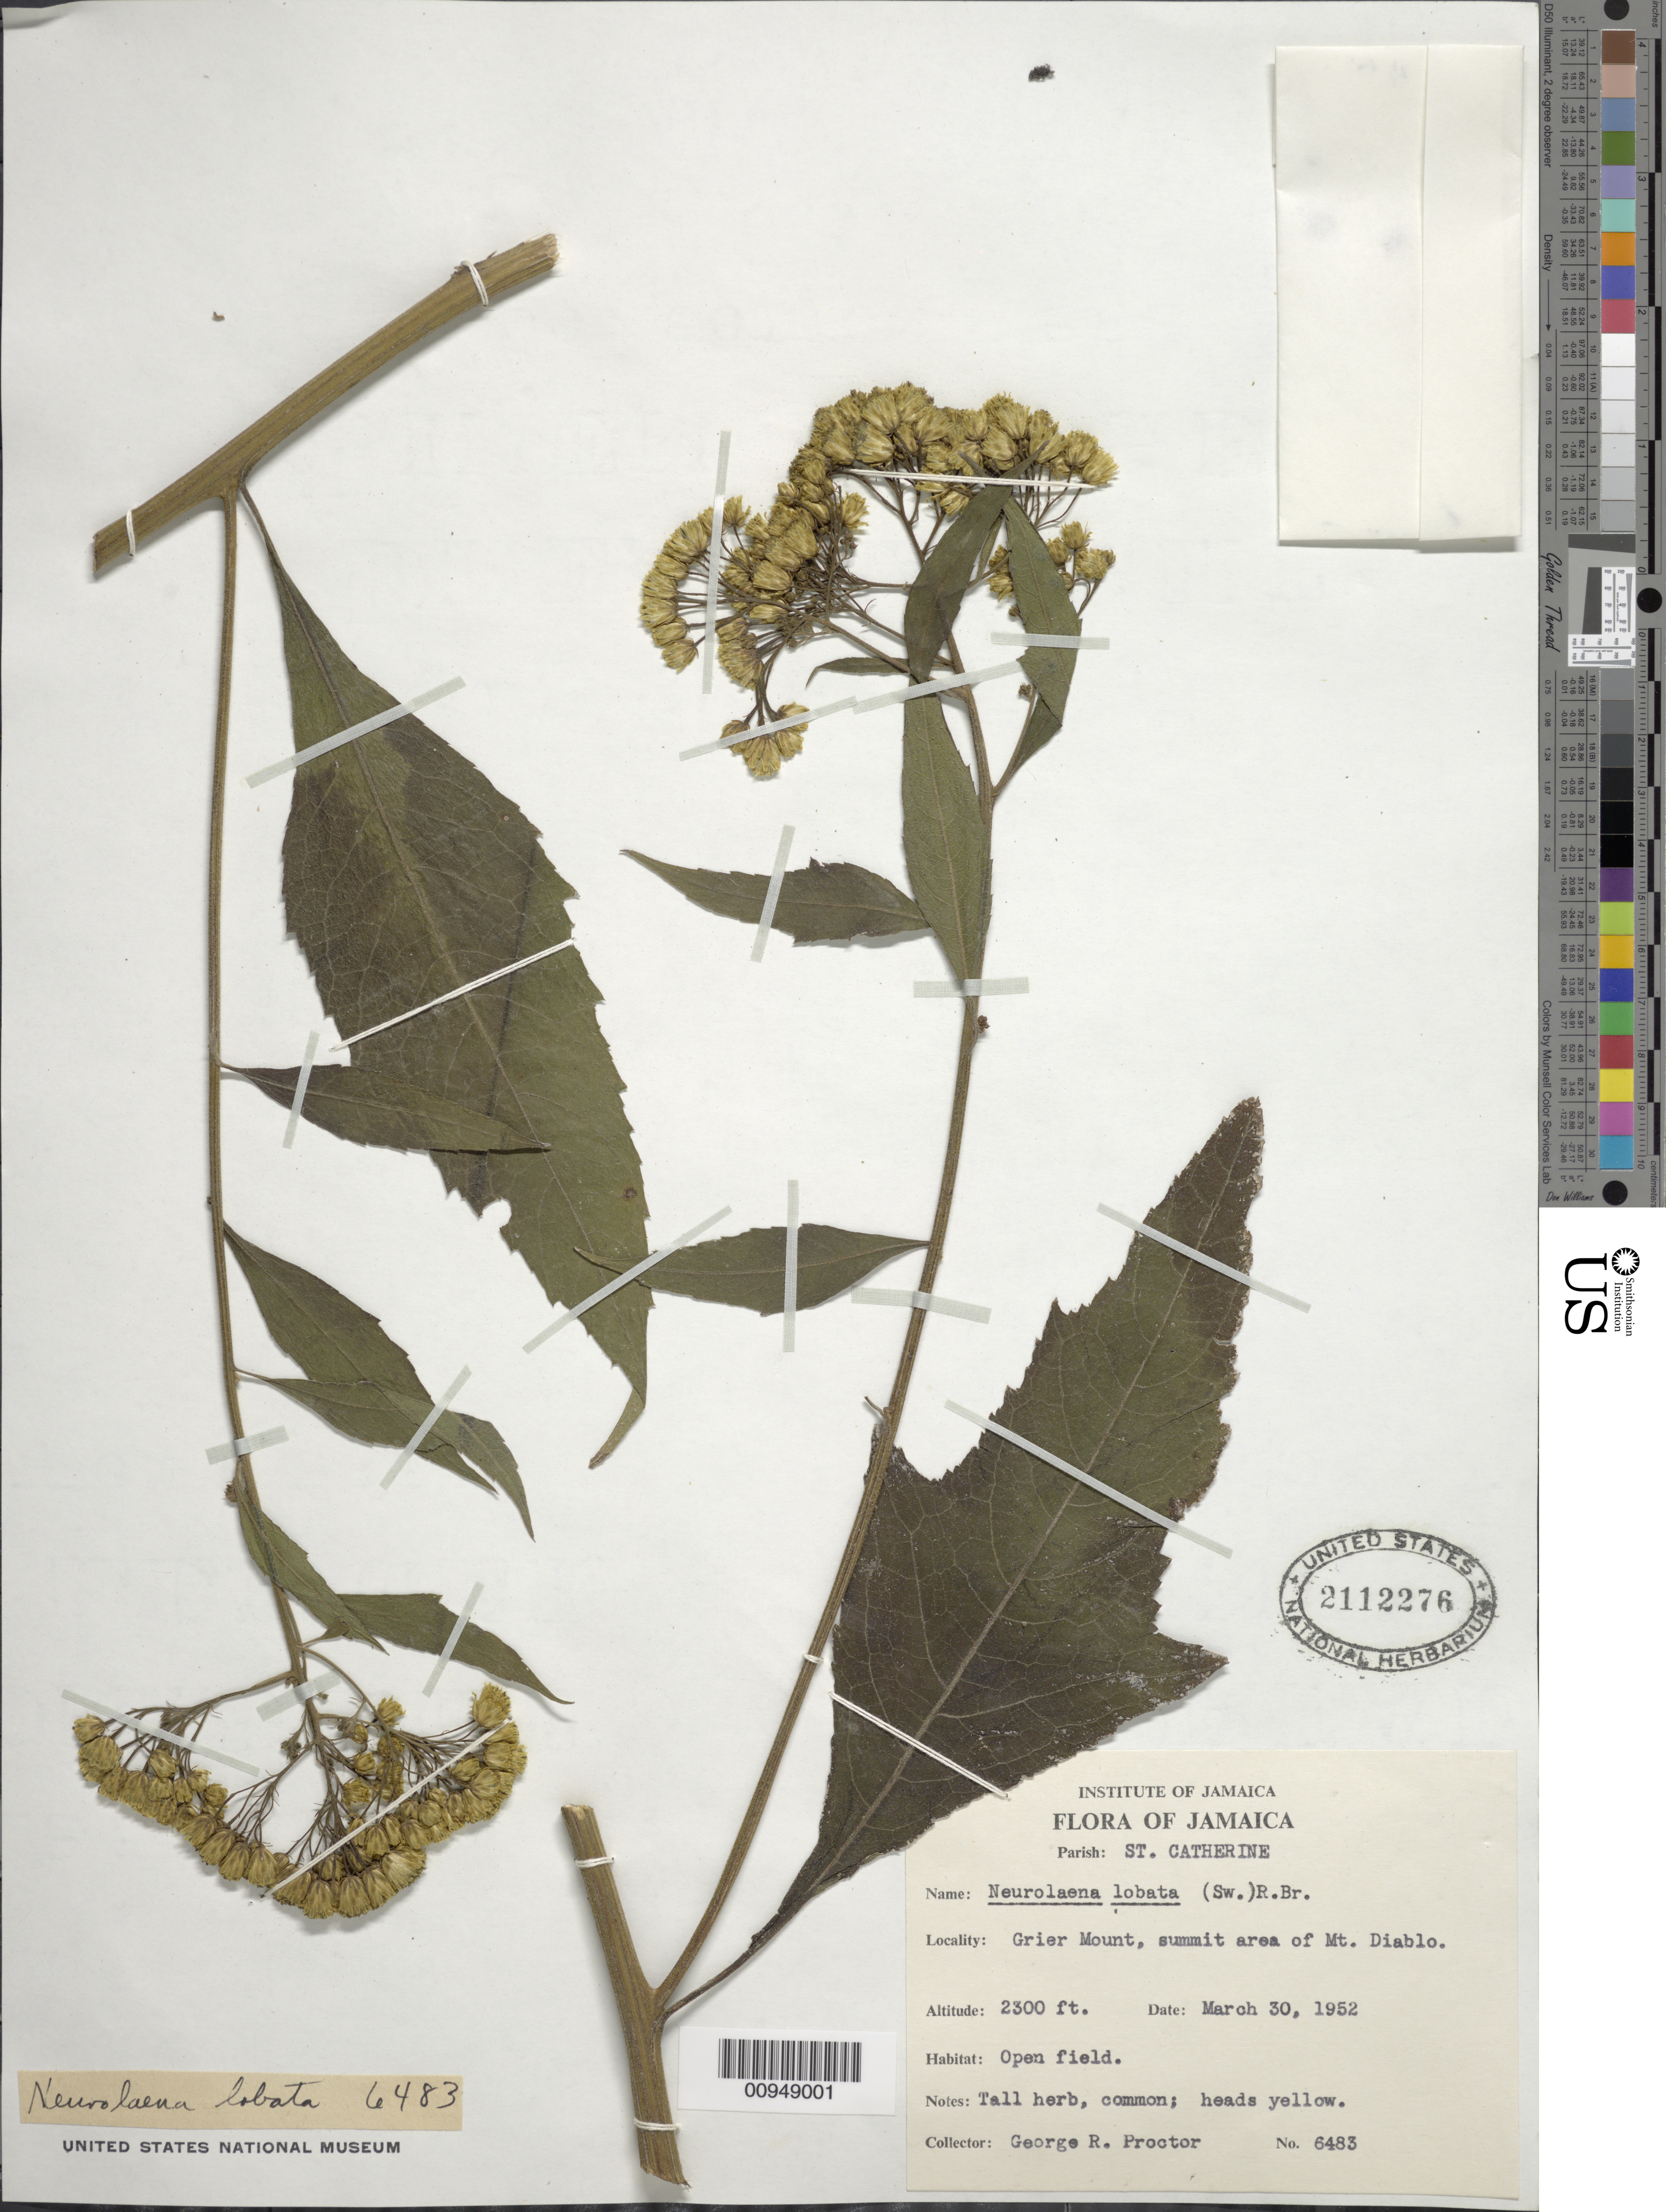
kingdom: Plantae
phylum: Tracheophyta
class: Magnoliopsida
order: Asterales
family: Asteraceae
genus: Neurolaena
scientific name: Neurolaena lobata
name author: (L.) R. Br. ex Cass.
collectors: G. R. Proctor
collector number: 6483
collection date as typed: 30 Mar 1952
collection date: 1952-03-30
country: Jamaica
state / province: Saint Catherine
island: Jamaica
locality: Grier Mount, summit area of Mt. Diablo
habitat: Open field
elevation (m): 701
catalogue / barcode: US 2112276